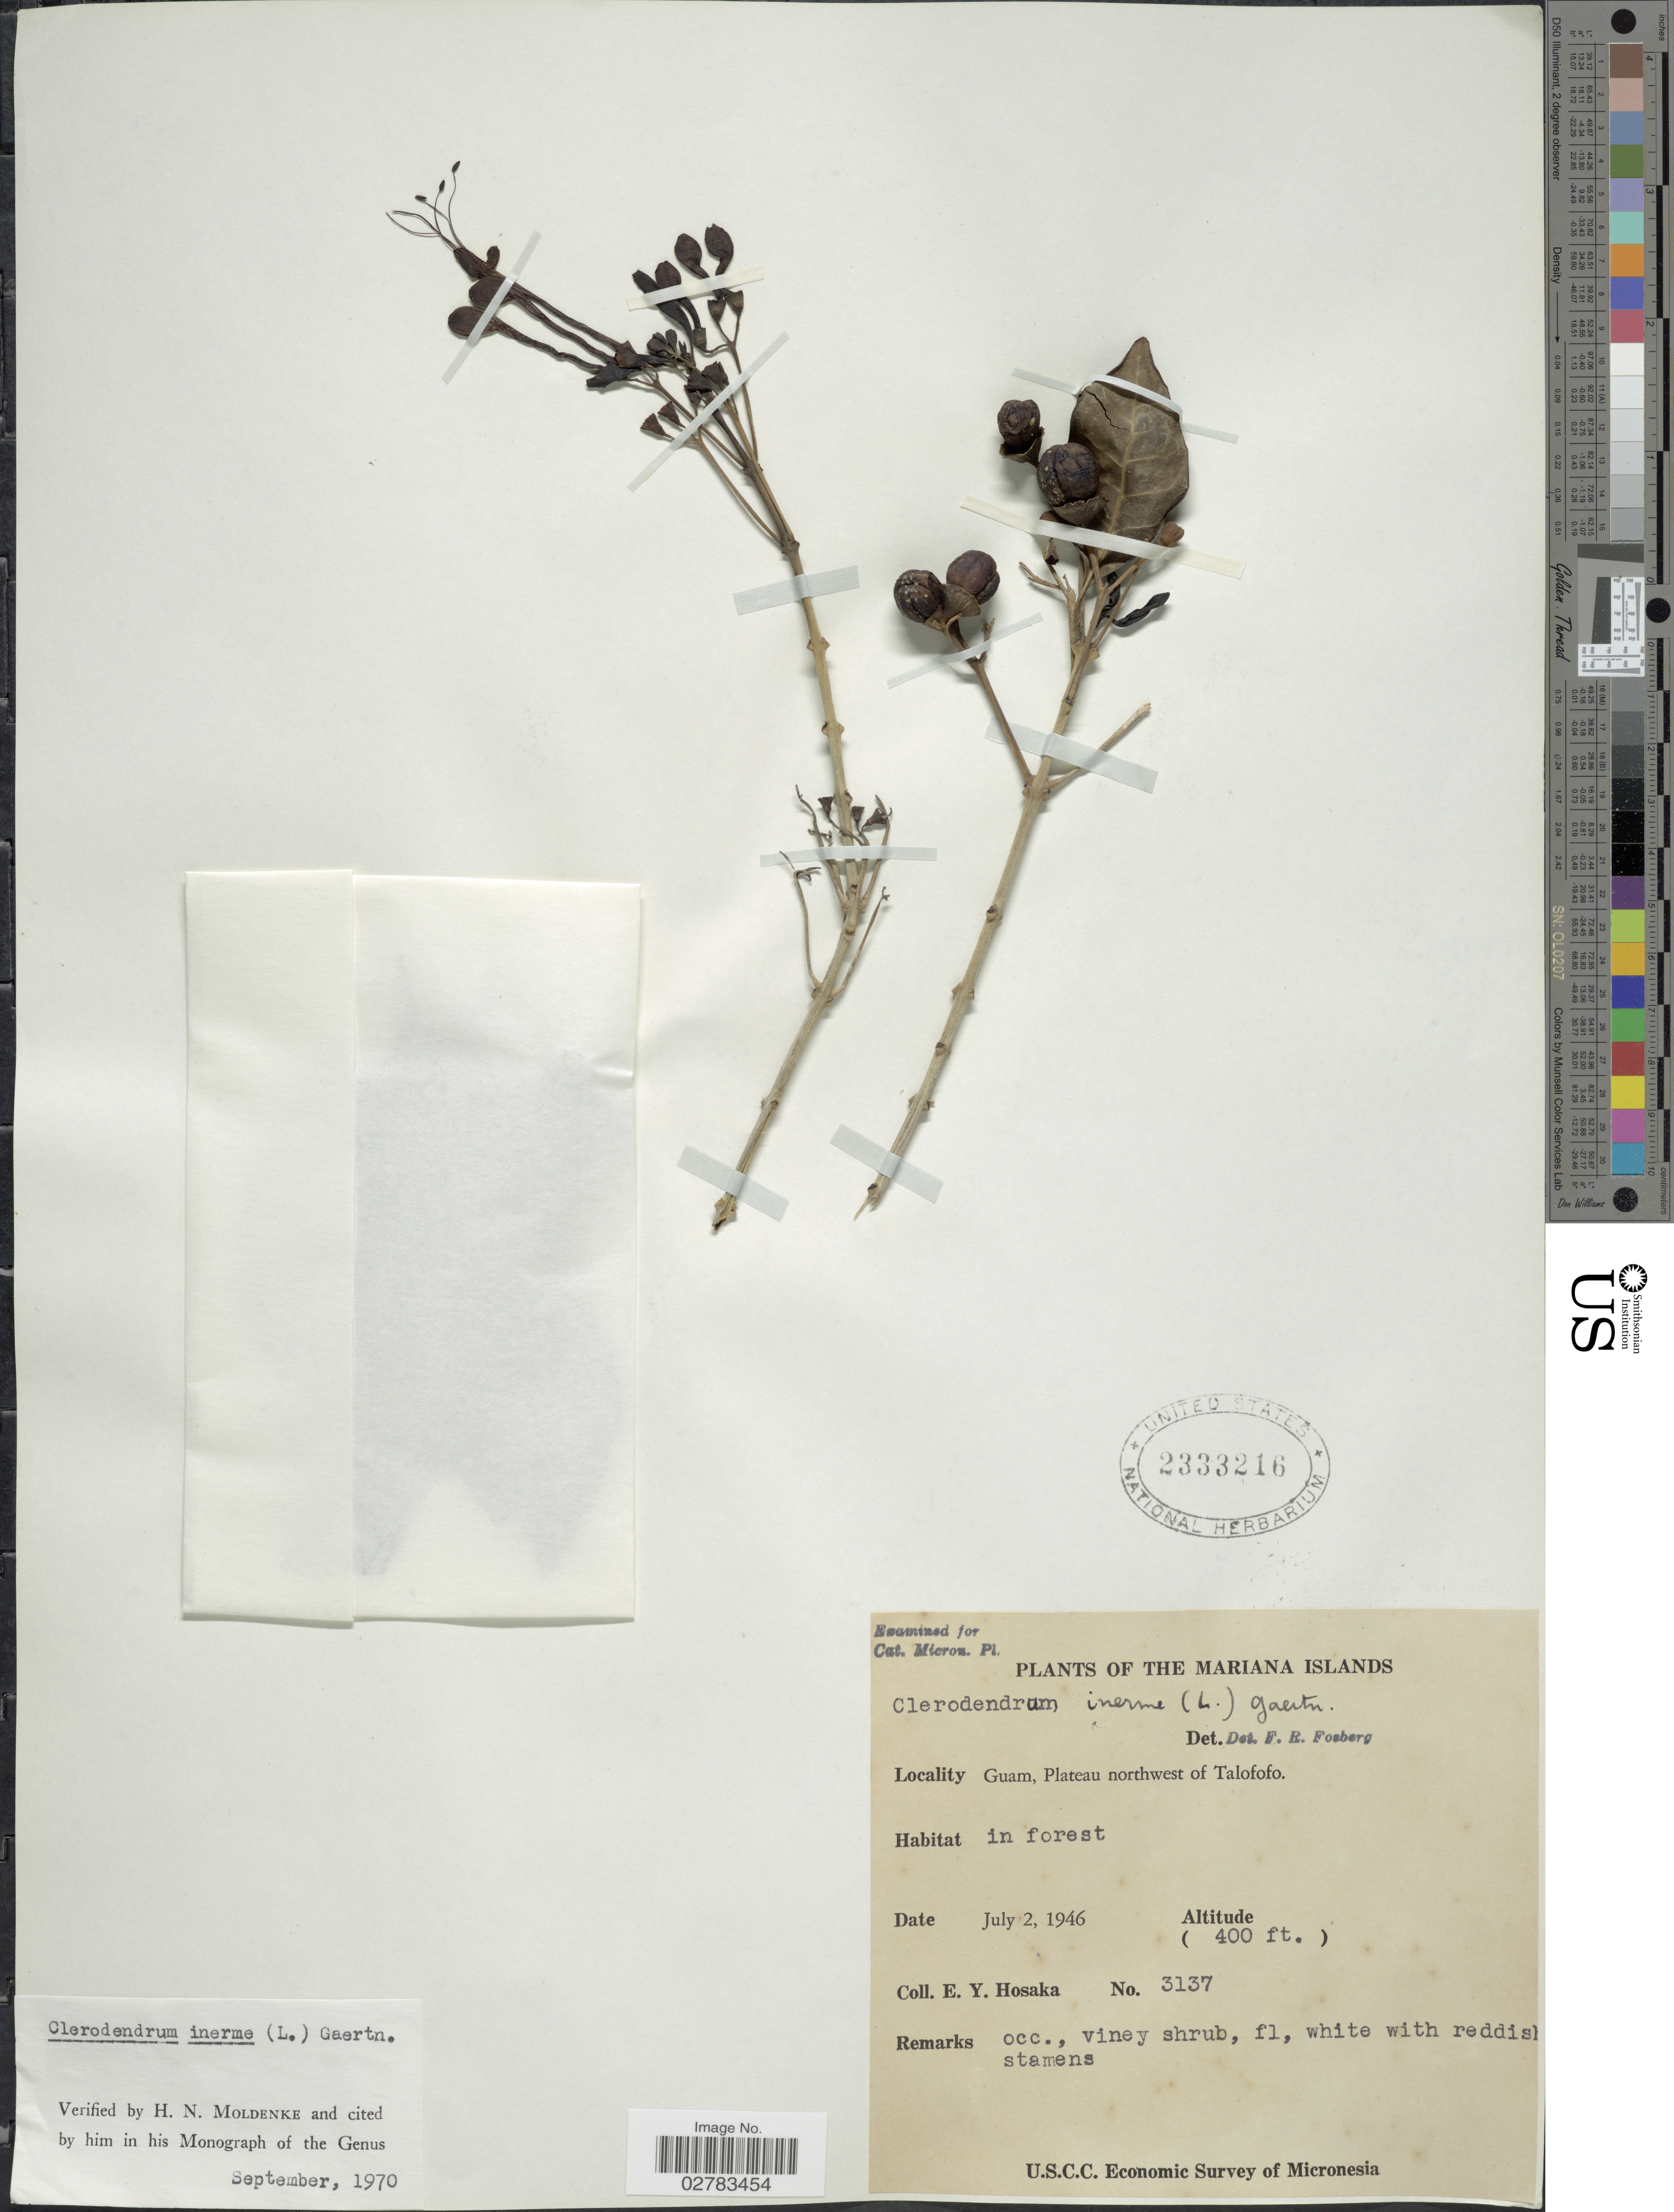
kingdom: Plantae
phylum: Tracheophyta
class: Magnoliopsida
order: Lamiales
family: Lamiaceae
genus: Clerodendrum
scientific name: Clerodendrum inerme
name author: (L.) Gaertn.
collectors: E. Y. Hosaka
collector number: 3137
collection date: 1946-07-02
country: Guam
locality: The Mariana Islands, Guam, Plateau northwest of Talofofo.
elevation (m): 122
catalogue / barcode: US 2333216